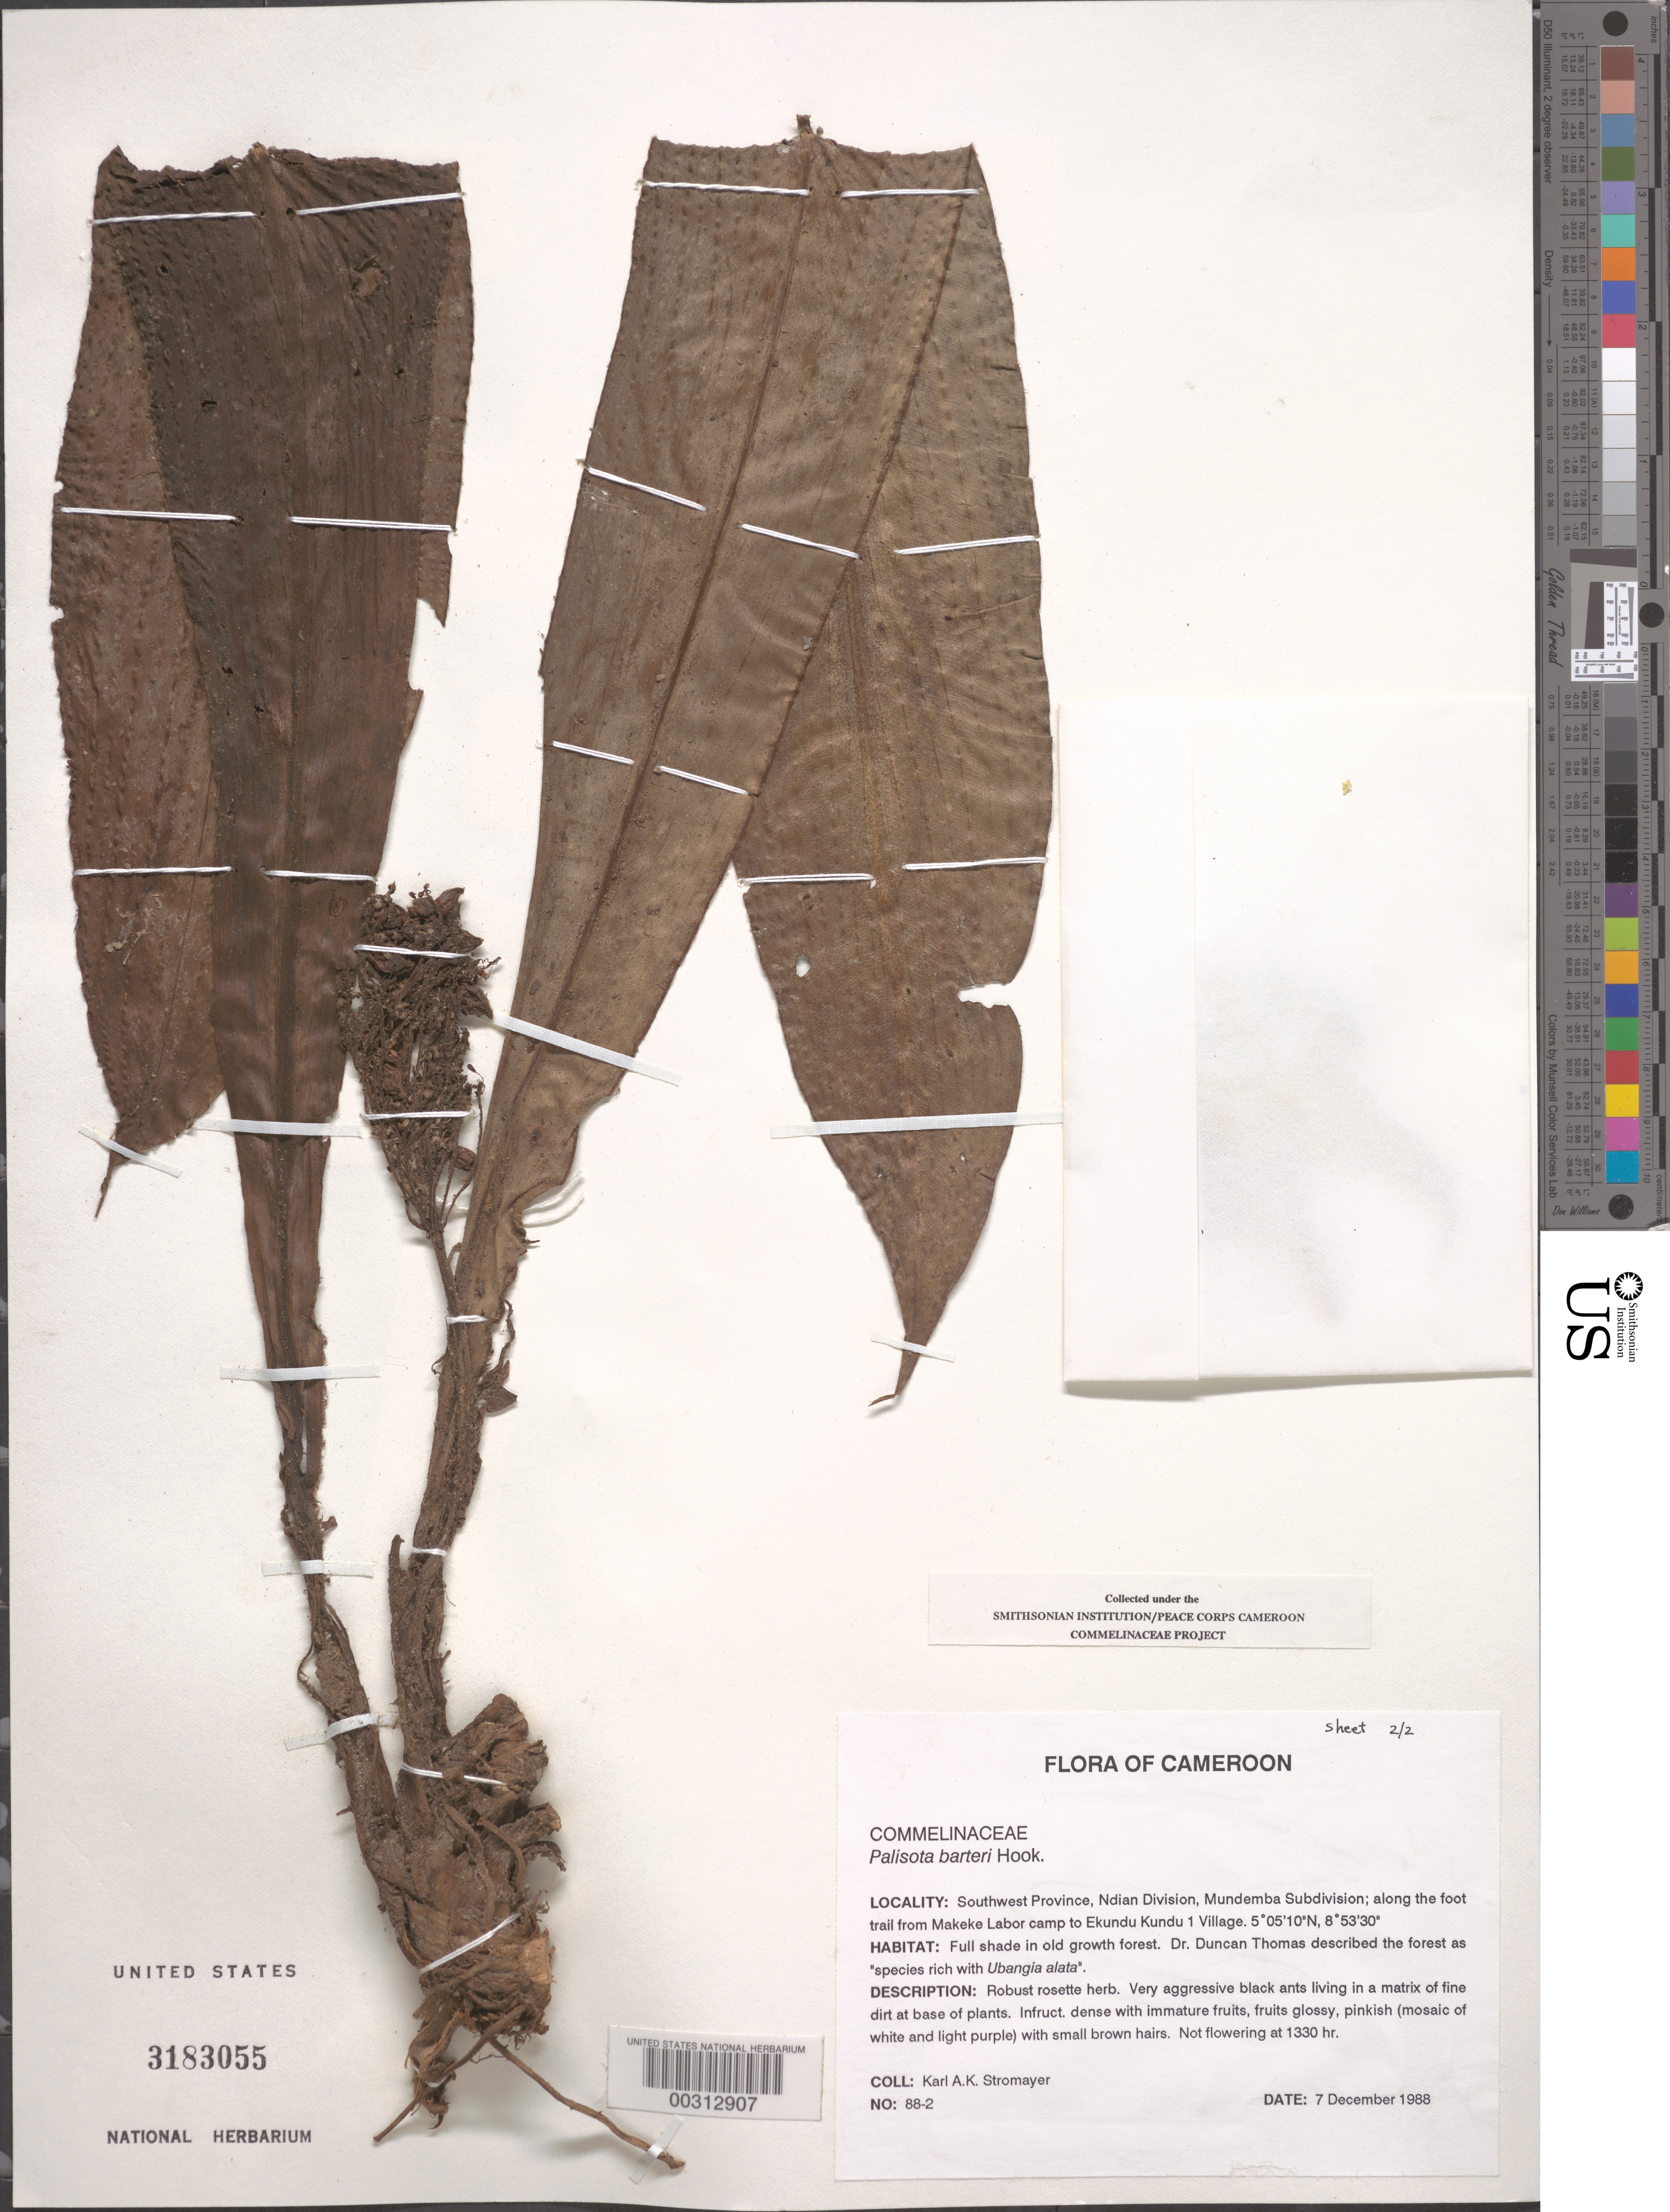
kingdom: Plantae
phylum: Tracheophyta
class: Liliopsida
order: Commelinales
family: Commelinaceae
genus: Palisota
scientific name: Palisota barteri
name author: Hook.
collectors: K. A. Stromayer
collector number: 88-2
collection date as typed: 07 Dec 1988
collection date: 1988-12-07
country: Cameroon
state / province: Sud-Ouest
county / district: Ndian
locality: Ndian div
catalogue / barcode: US 3183055